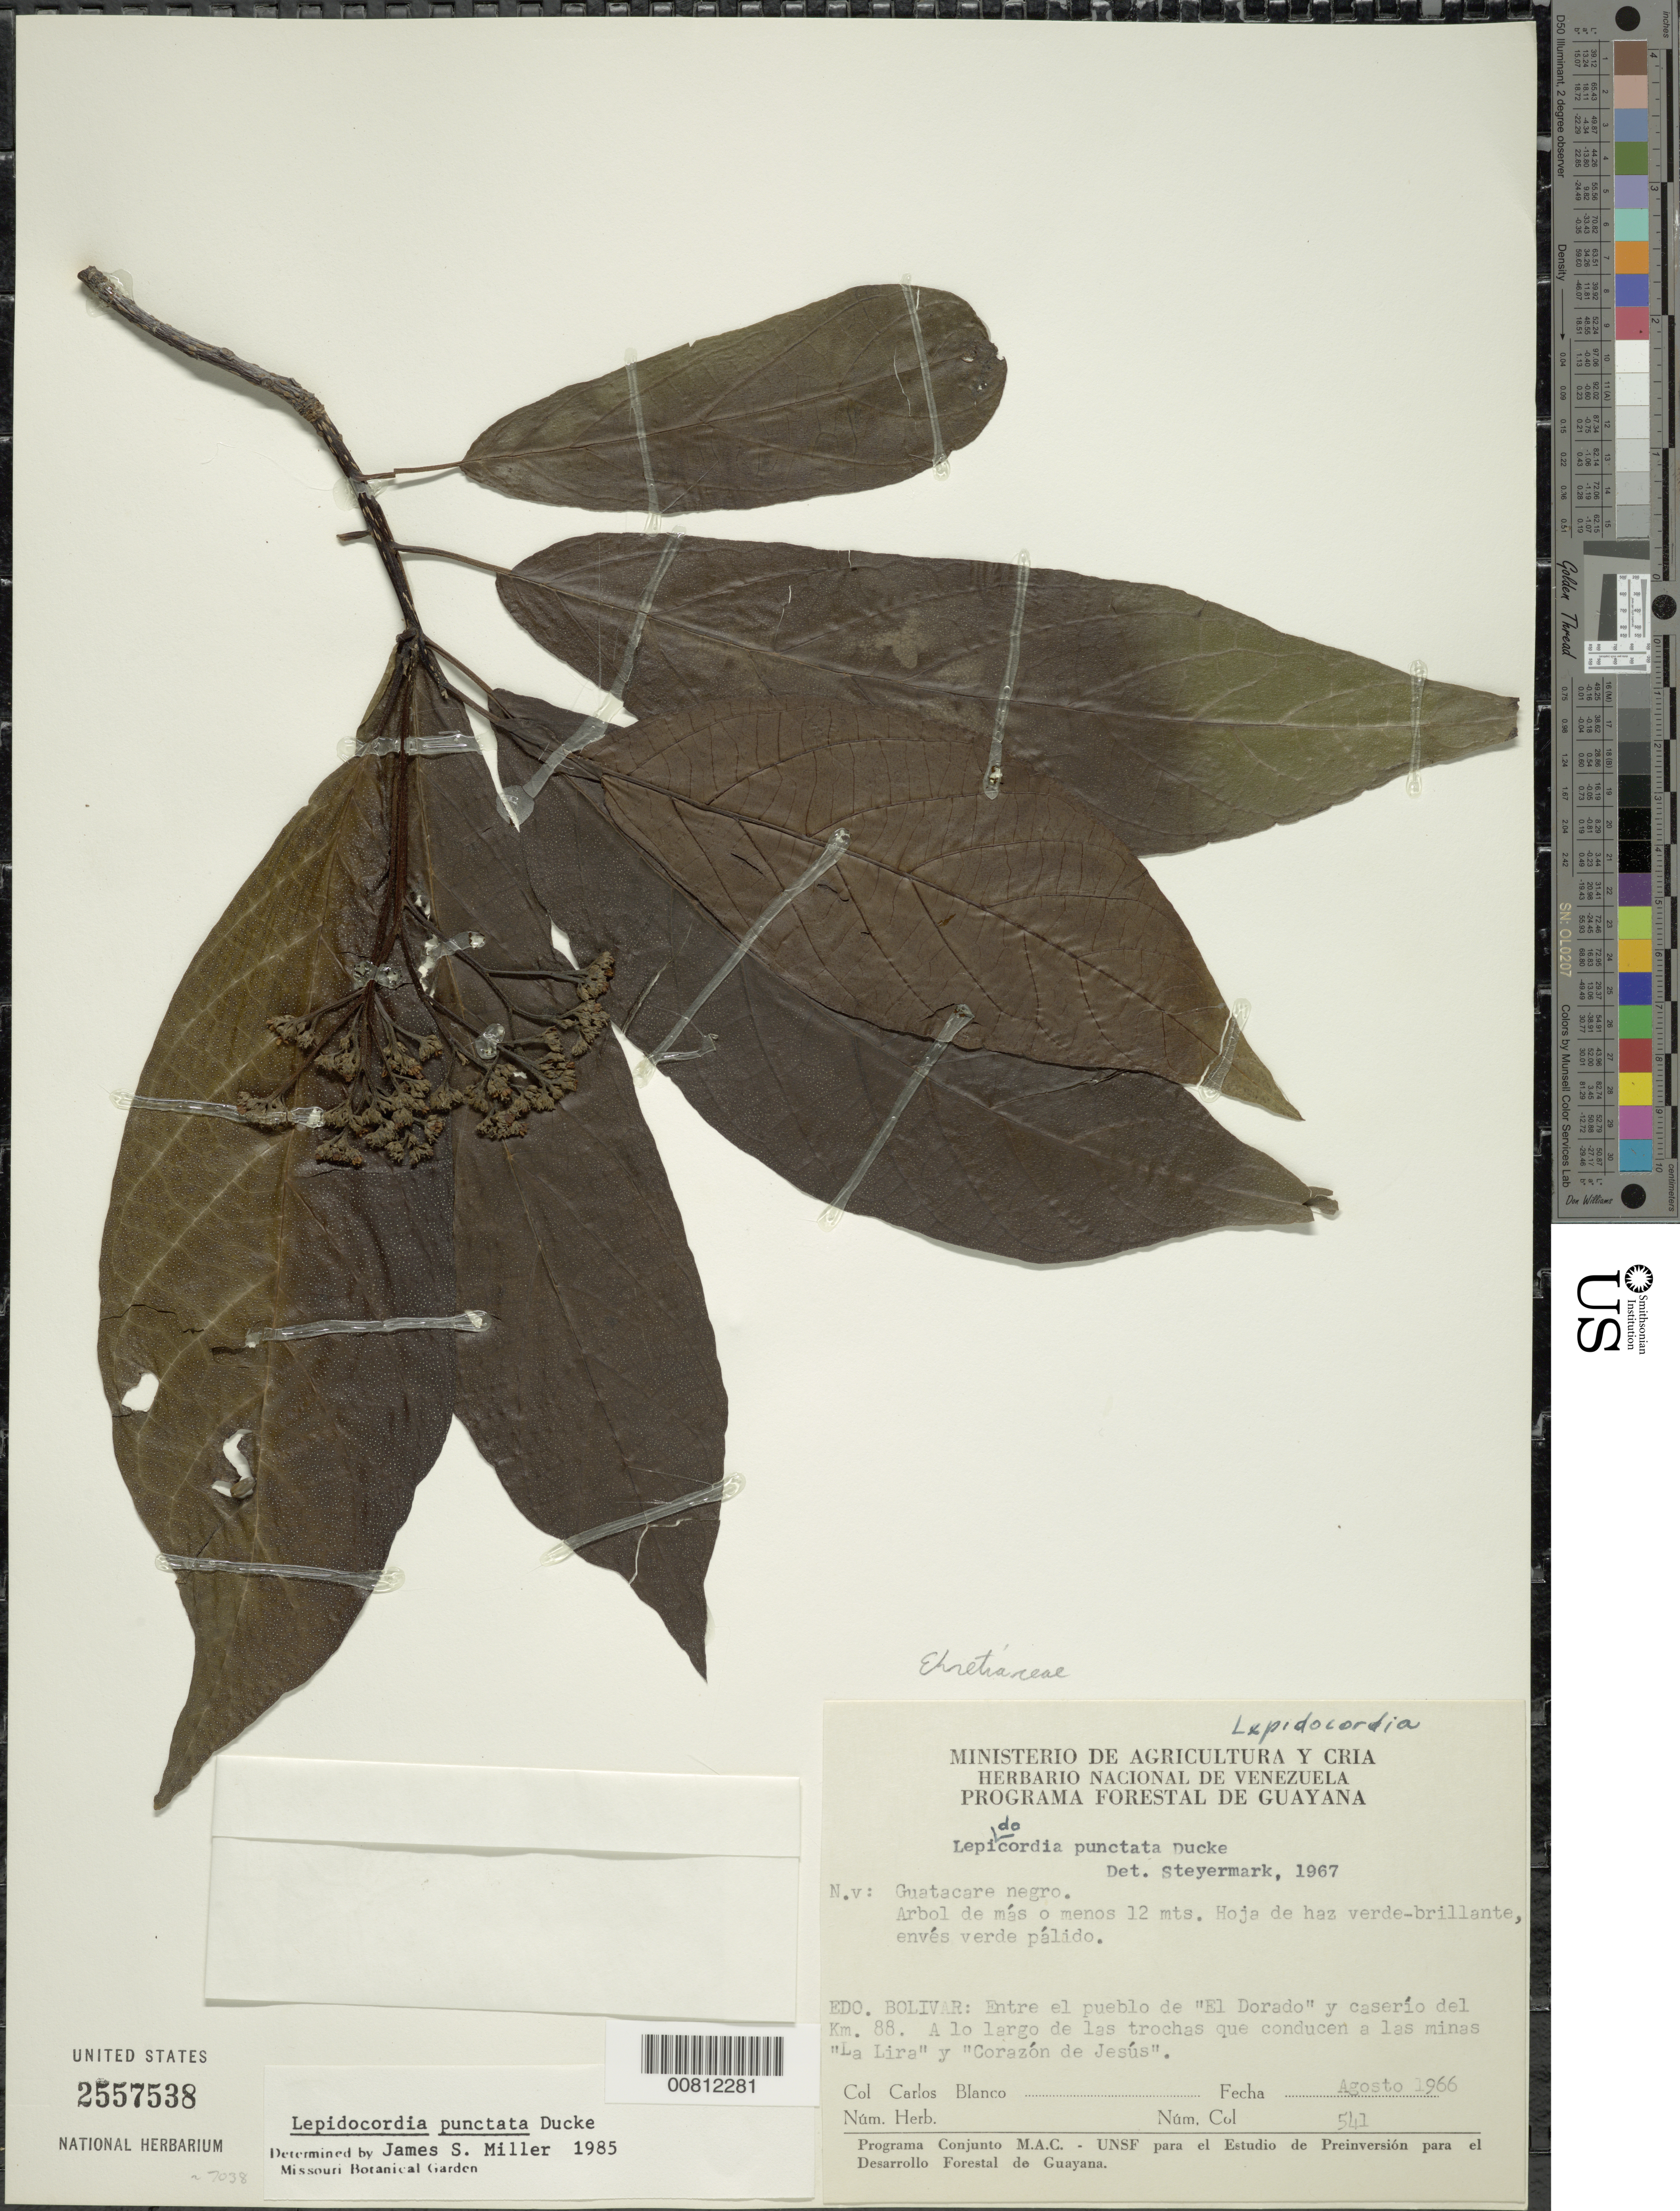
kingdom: Plantae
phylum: Tracheophyta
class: Magnoliopsida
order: Boraginales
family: Ehretiaceae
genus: Lepidocordia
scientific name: Lepidocordia punctata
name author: Ducke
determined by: Miller, James S., (MO), Missouri Botanical Garden (UNITED STATES)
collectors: C. A. Blanco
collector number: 541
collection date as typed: Aug-66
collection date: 1966-08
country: Venezuela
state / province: Bolívar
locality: Pueblo "El Dorado" to km 88; along the path to the mines "La Lira" and "Corazón de Jesús" mines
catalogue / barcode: US 2557538